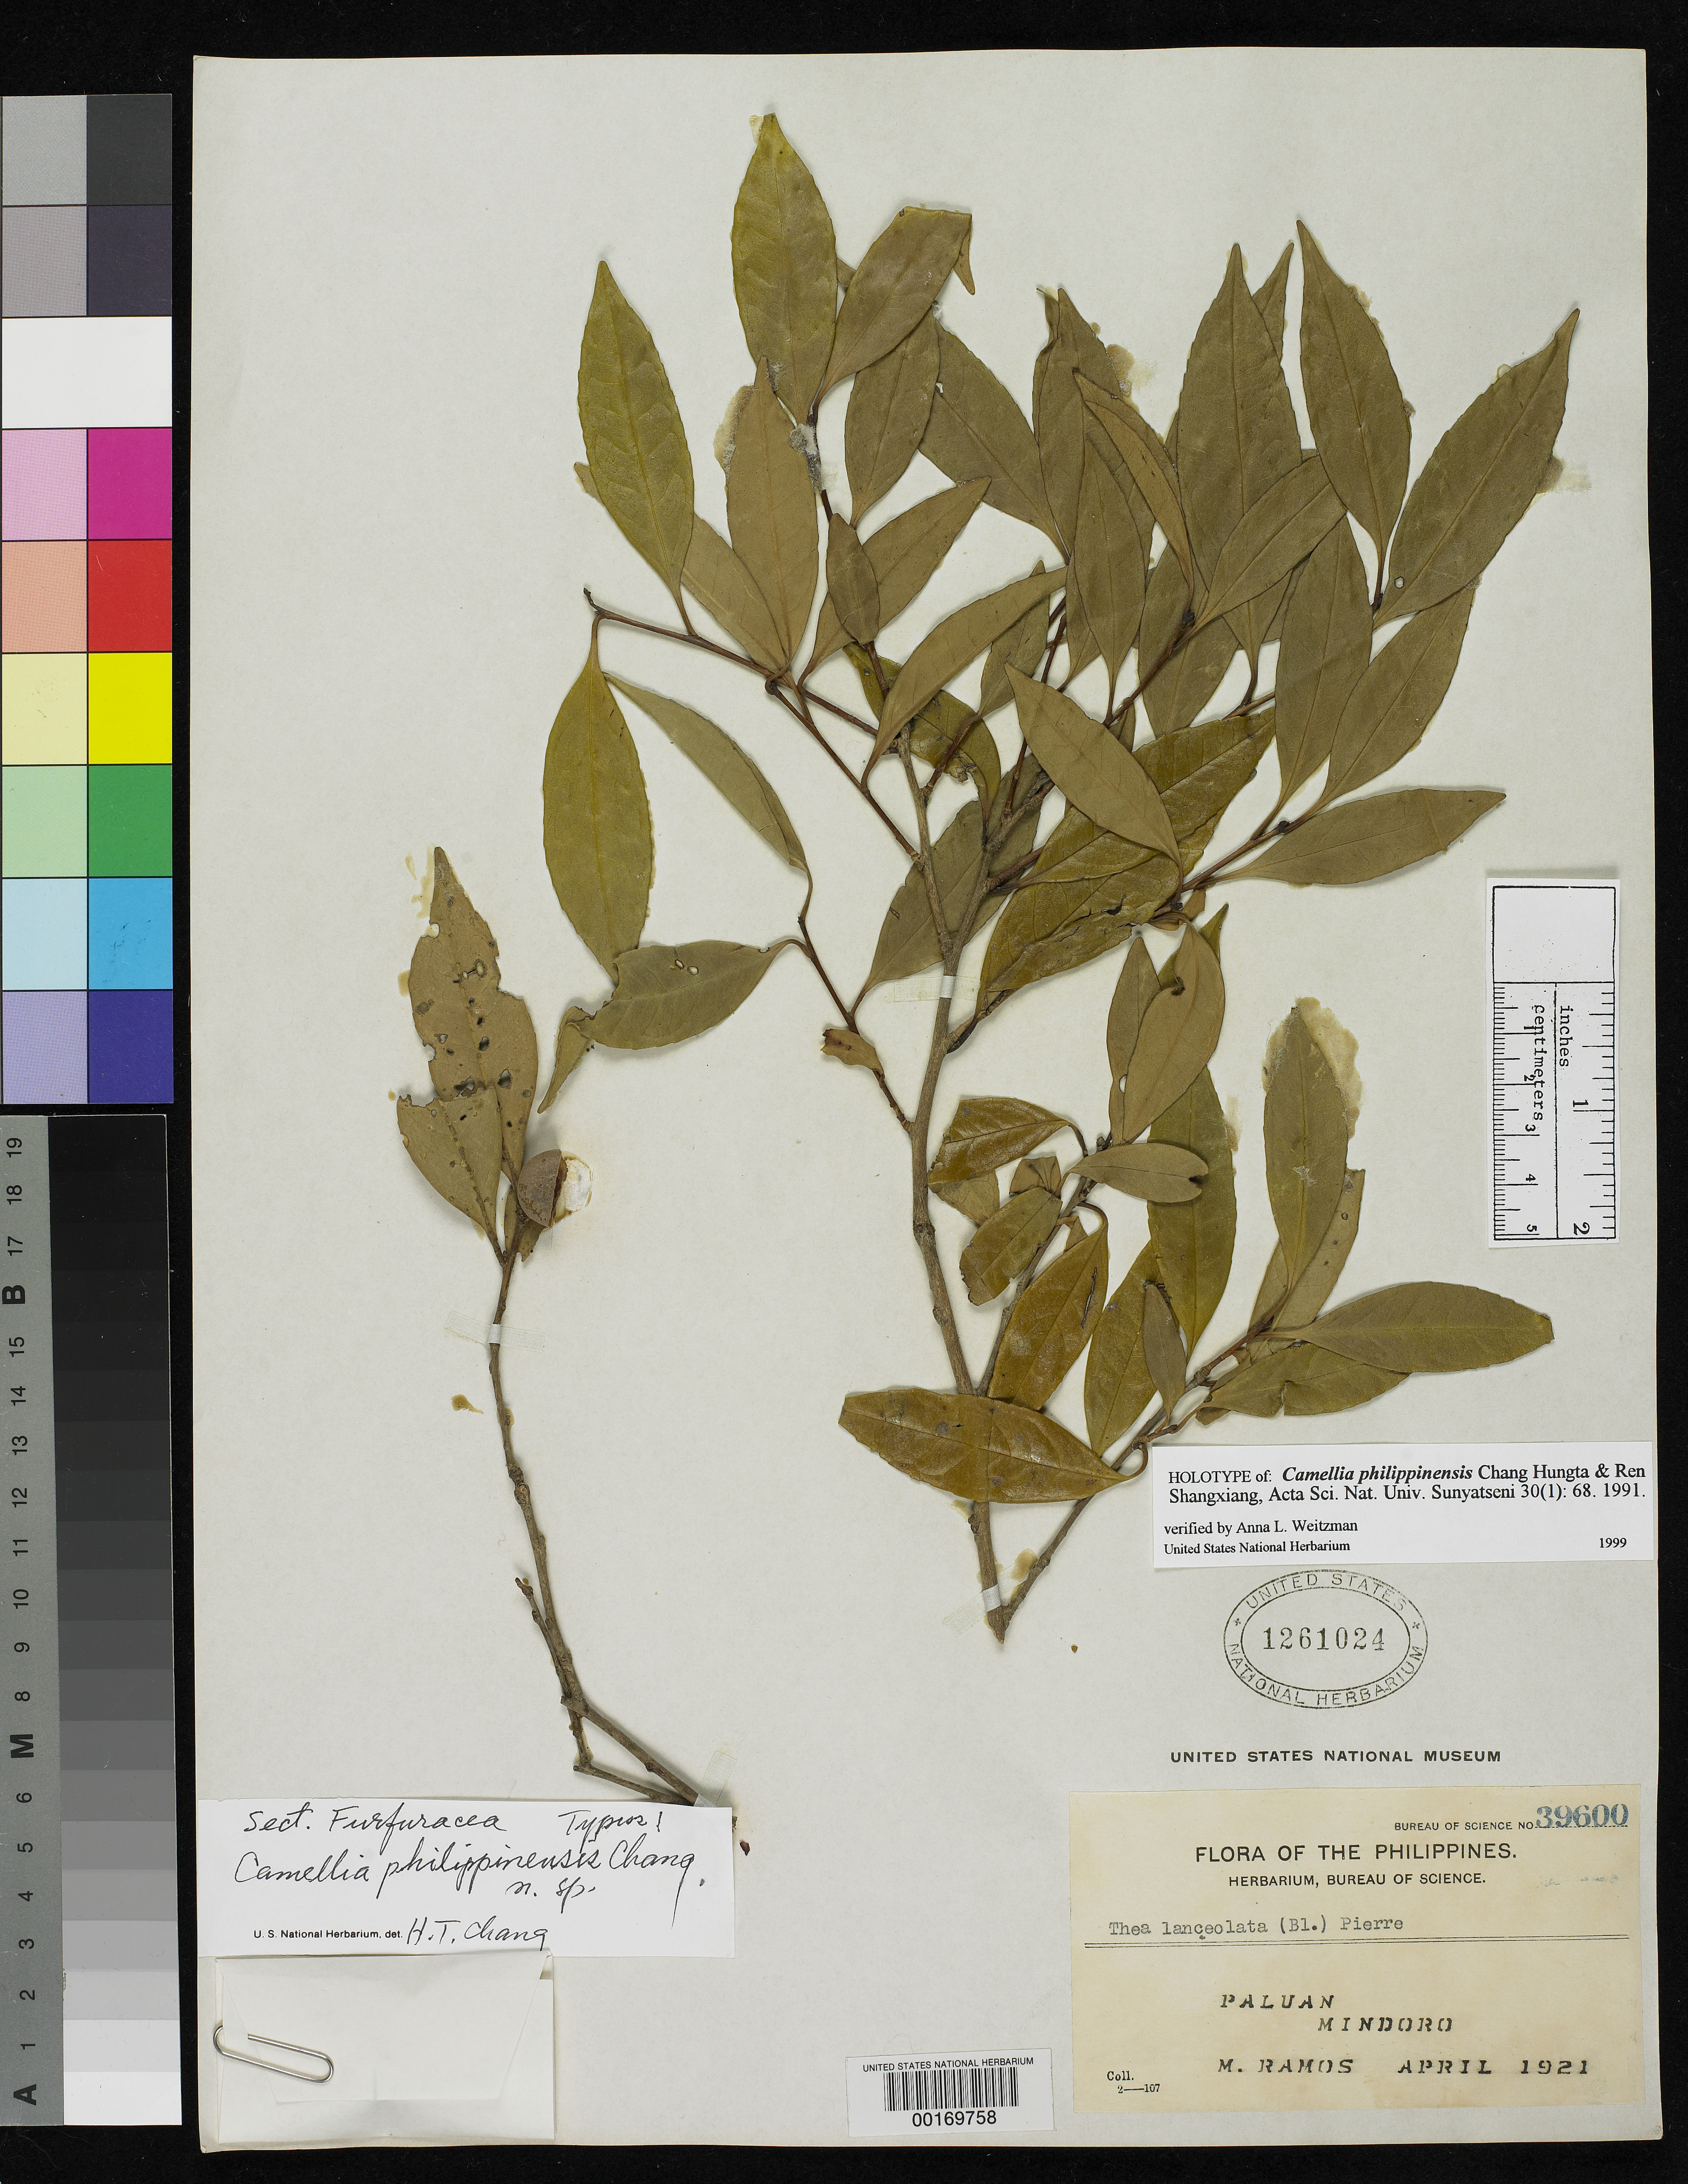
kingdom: Plantae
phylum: Tracheophyta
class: Magnoliopsida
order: Ericales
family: Theaceae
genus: Camellia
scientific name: Camellia philippinensis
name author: H.T. Chang & S.X. Ren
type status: Holotype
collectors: M. Ramos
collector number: Bur. Sci. 39600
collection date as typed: Apr 1921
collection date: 1921-04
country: Philippines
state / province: Mimaropa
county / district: Mindoro Occidental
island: Mindoro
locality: Paluan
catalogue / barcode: US 1261024